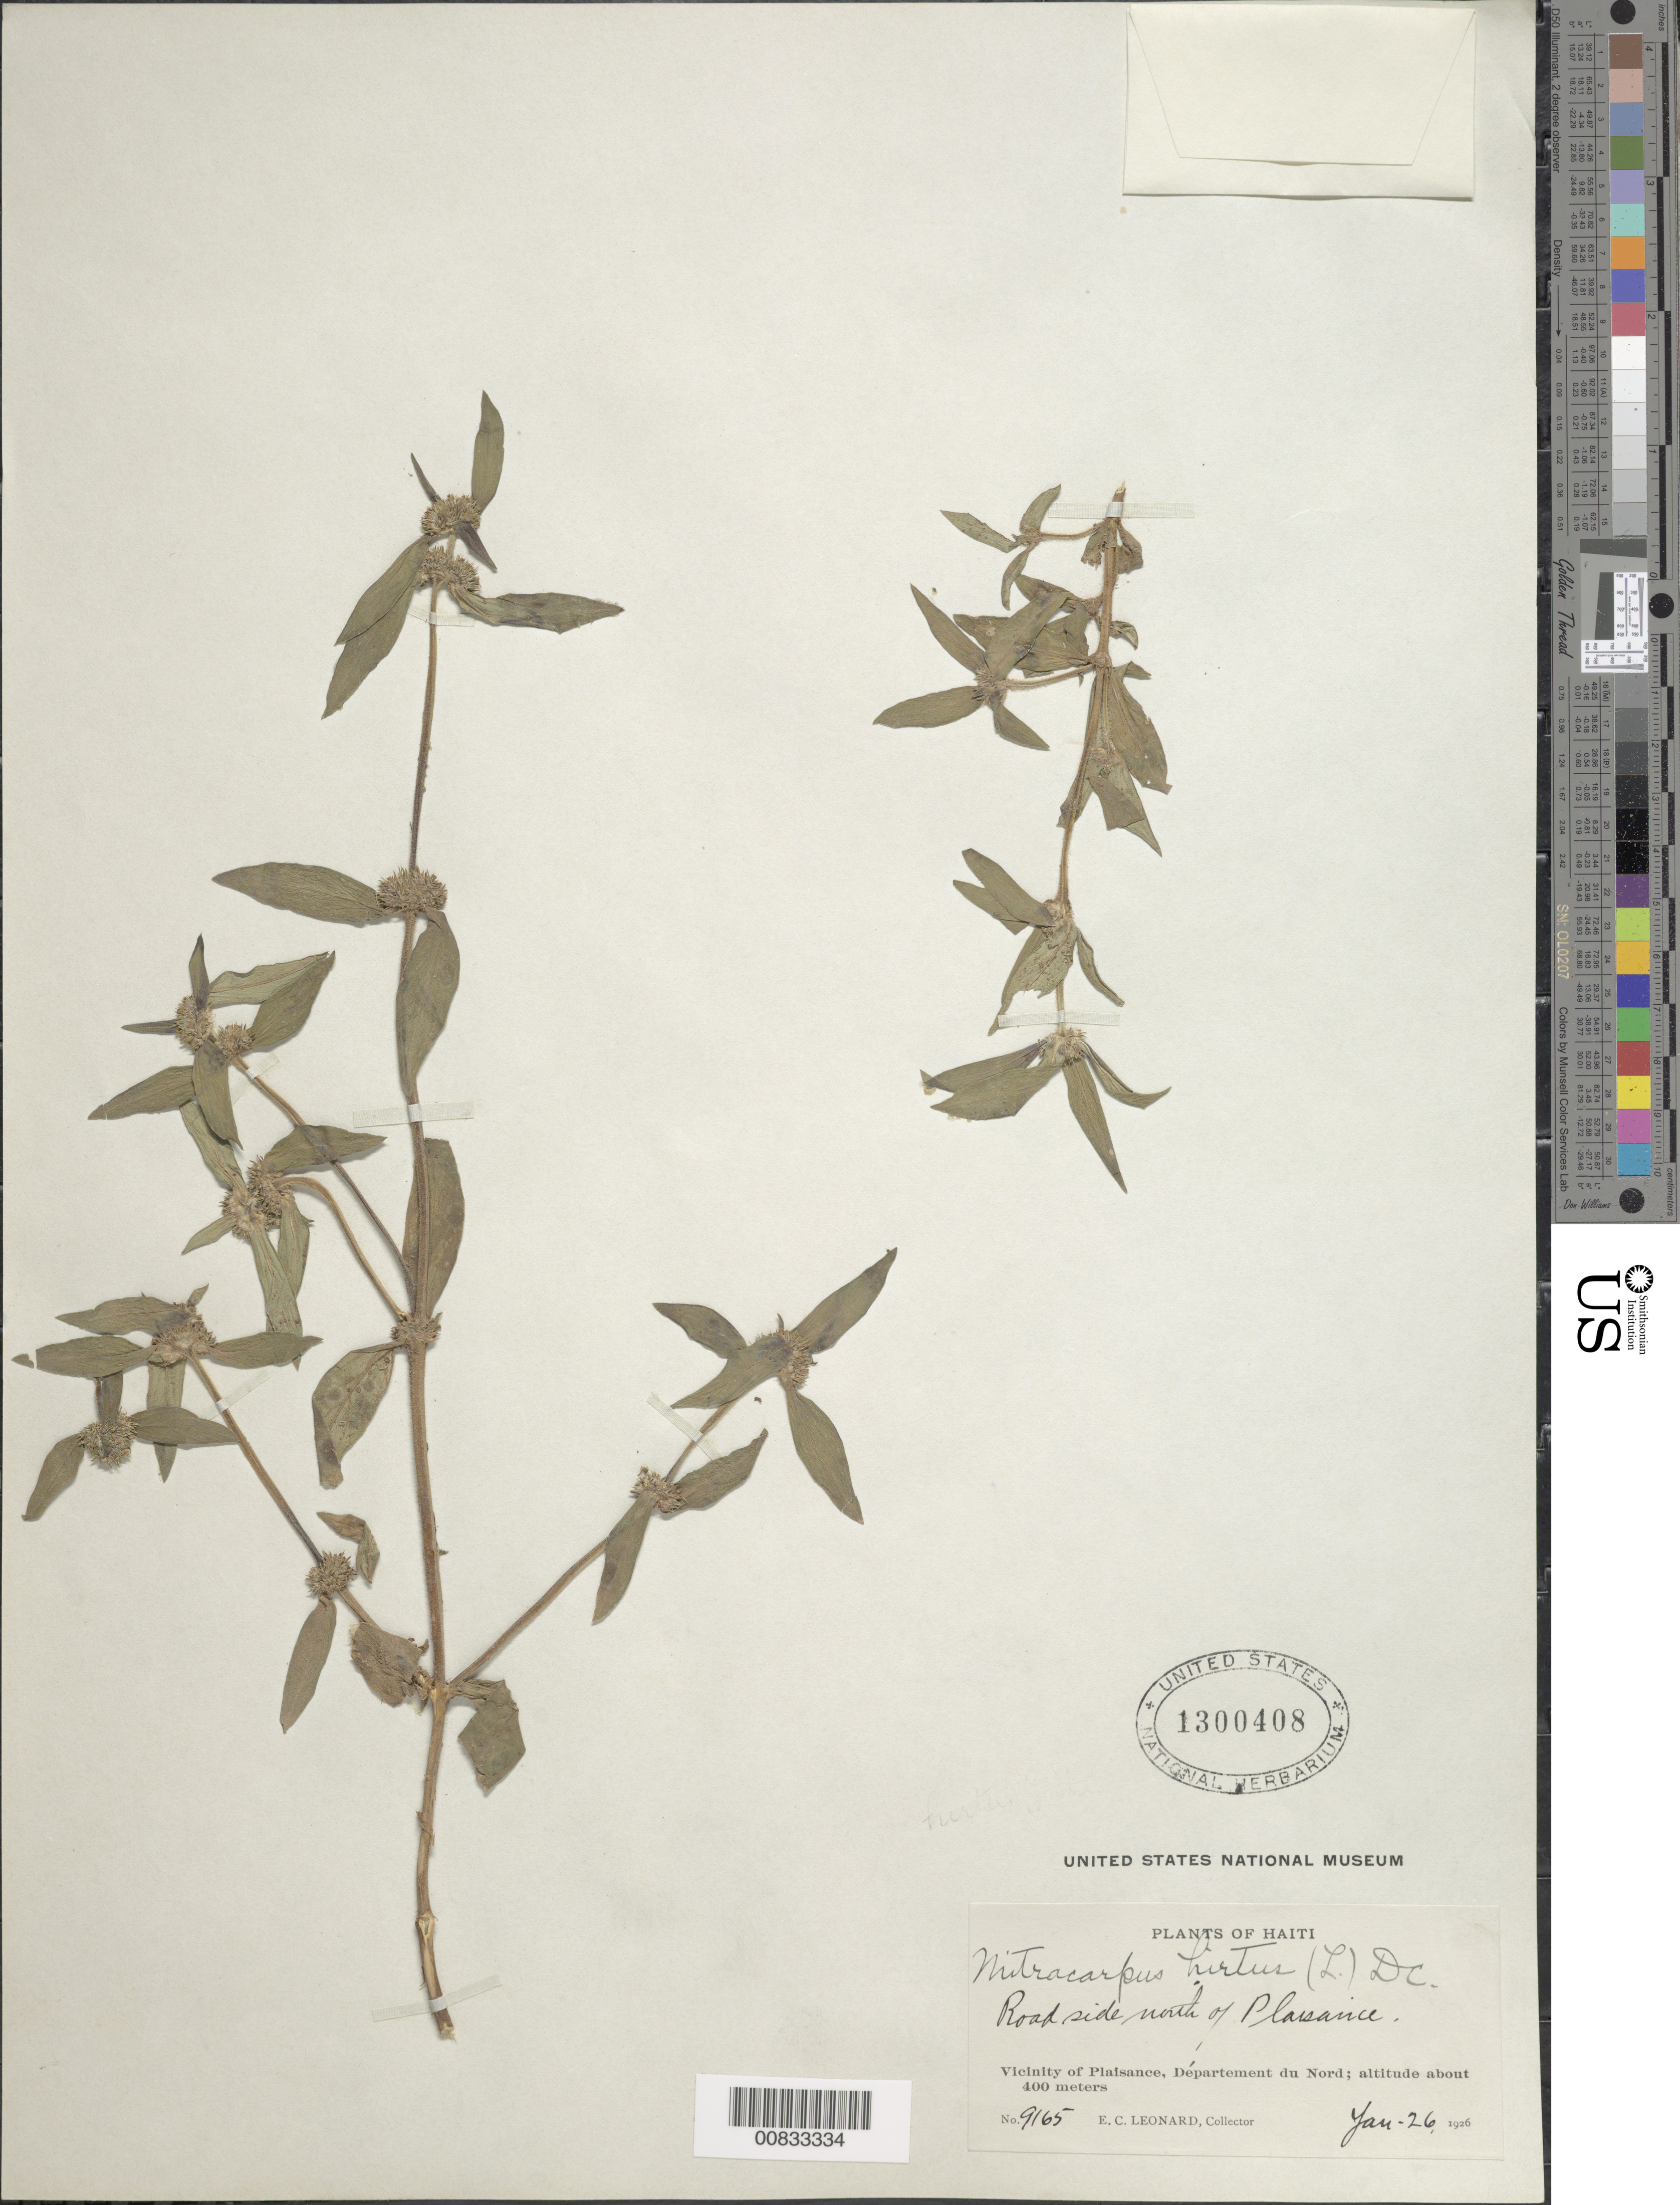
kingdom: Plantae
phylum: Tracheophyta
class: Magnoliopsida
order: Gentianales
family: Rubiaceae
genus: Mitracarpus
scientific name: Mitracarpus hirtus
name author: (L.) DC.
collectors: E. C. Leonard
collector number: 9165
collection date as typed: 26 Jan 1926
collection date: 1926-01-26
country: Haiti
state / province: Nord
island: Hispaniola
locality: Vicinity of Plaisance, N of town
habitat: Roadside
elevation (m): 400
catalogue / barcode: US 1300408